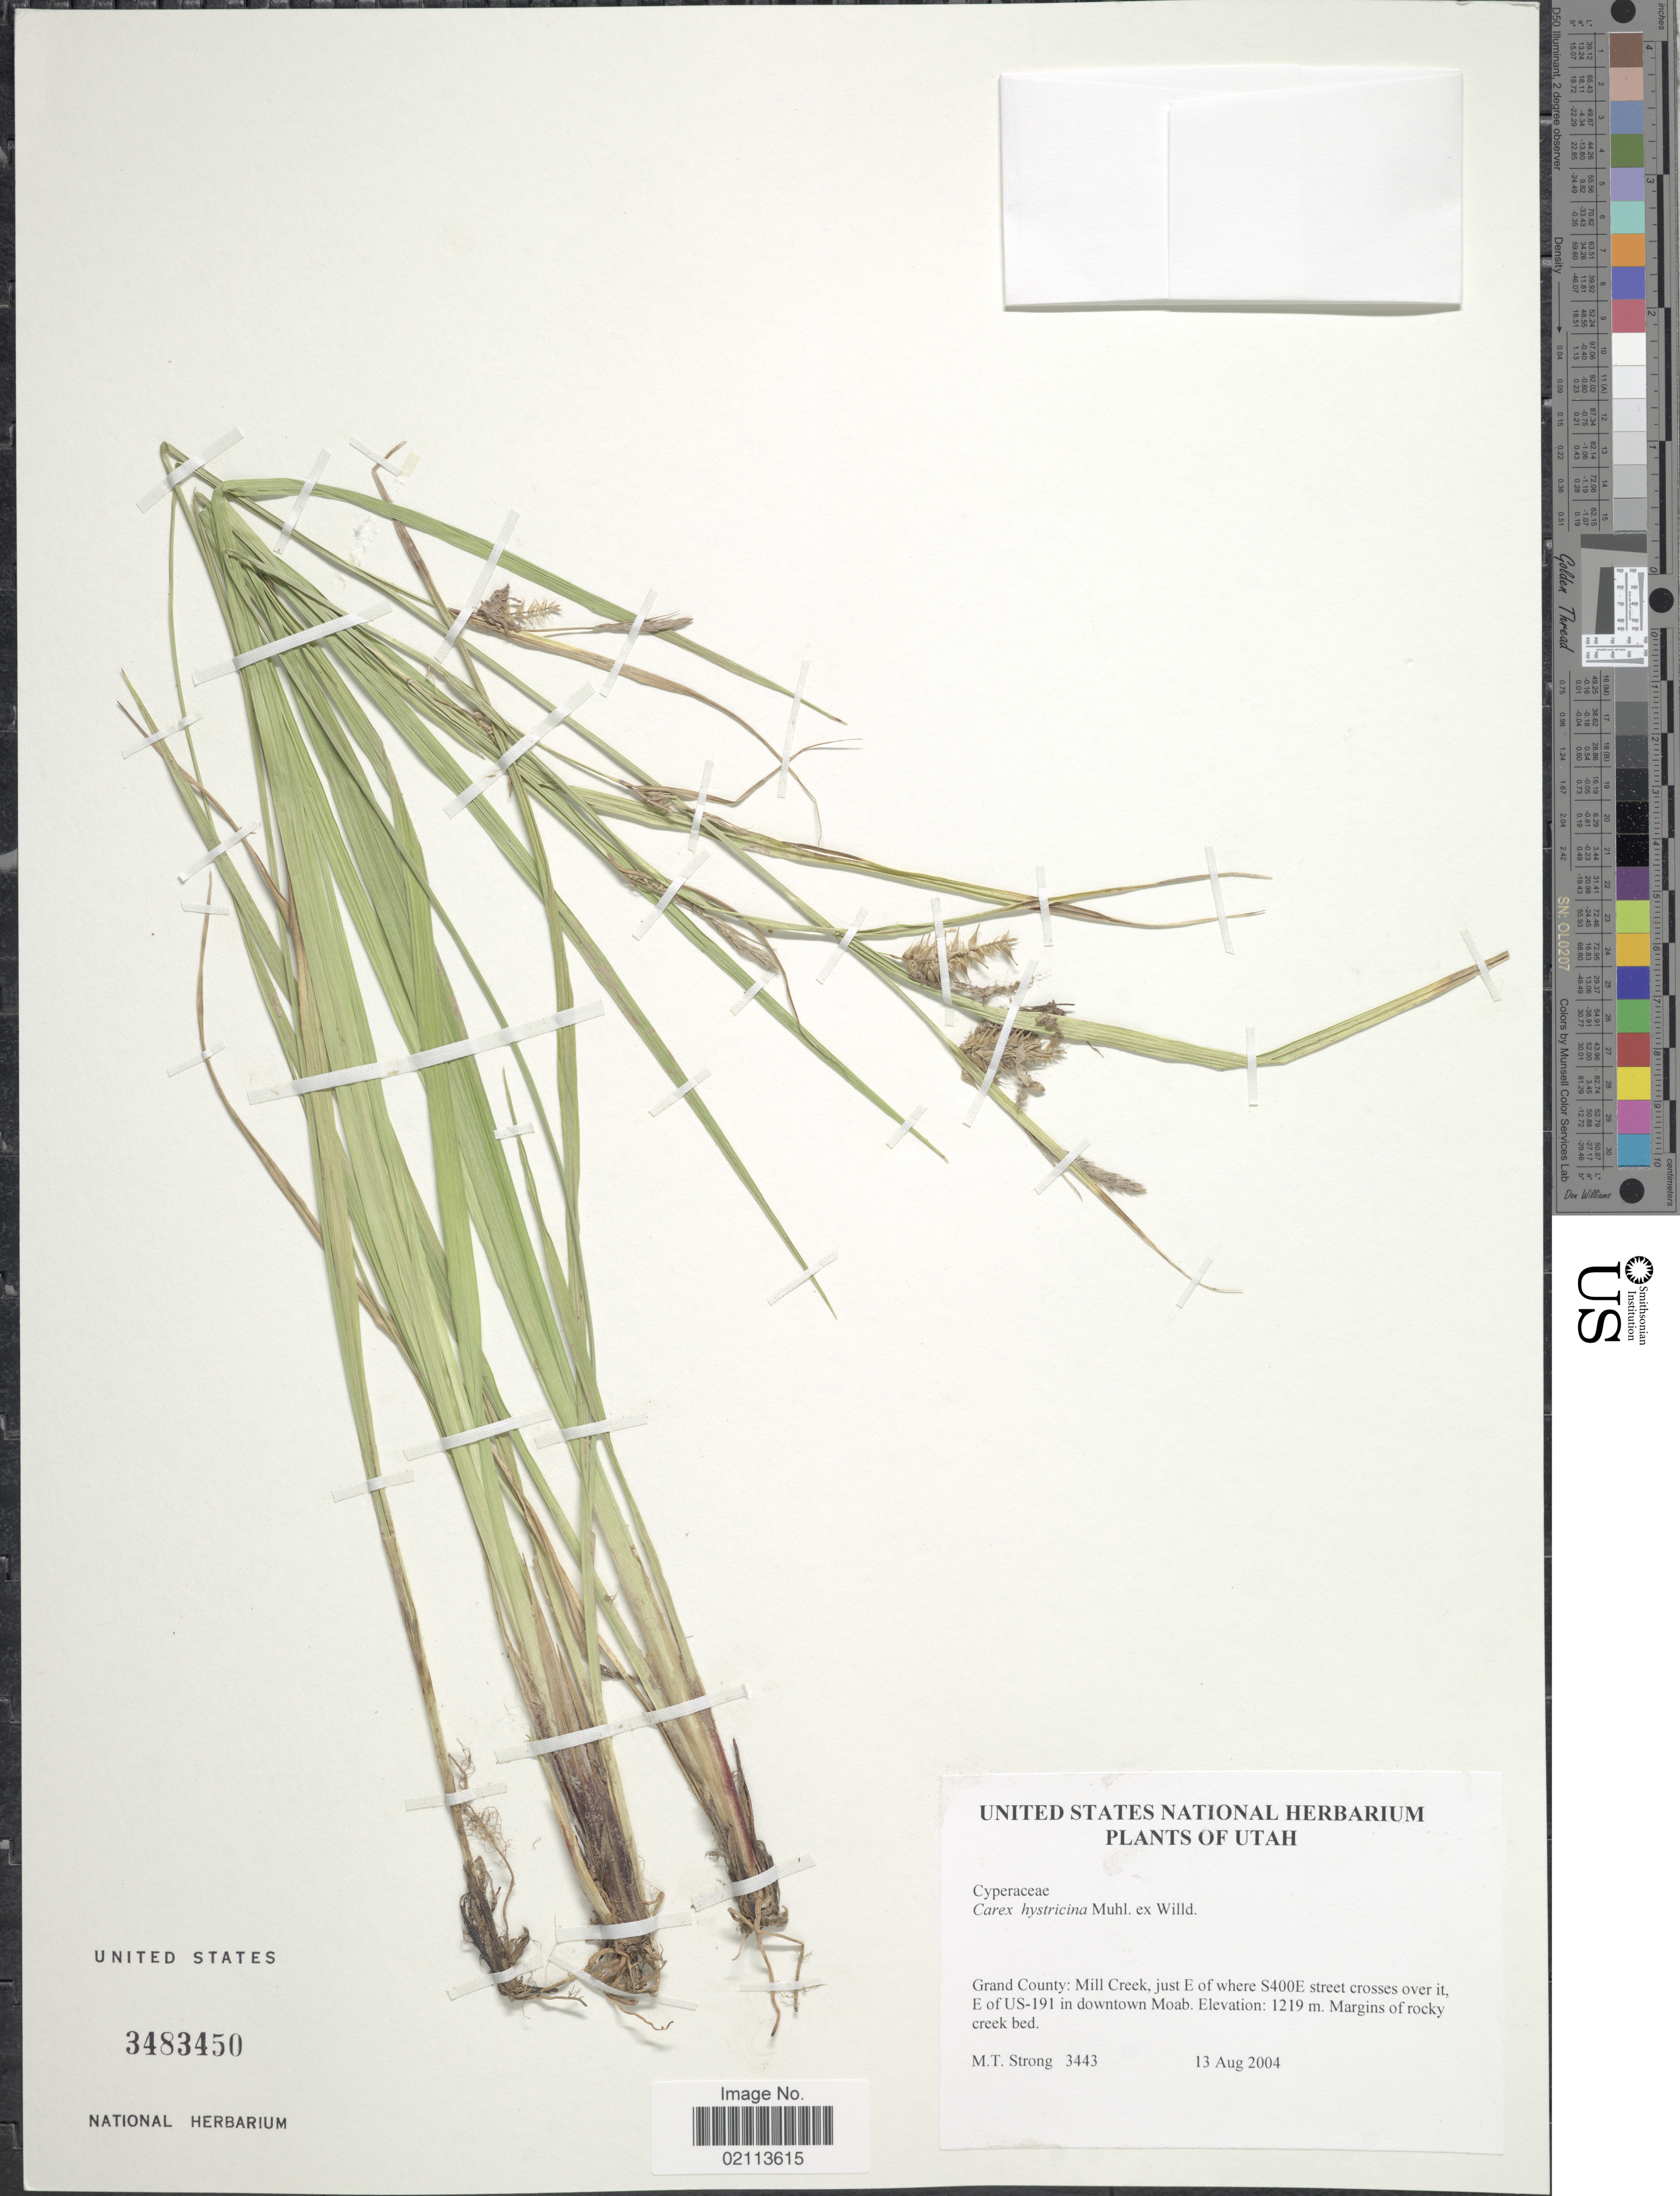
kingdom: Plantae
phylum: Tracheophyta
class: Liliopsida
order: Poales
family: Cyperaceae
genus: Carex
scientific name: Carex hystericina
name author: Muhl. ex Willd.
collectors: M. T. Strong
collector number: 3443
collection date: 2004-08-13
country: United States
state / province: Utah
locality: Grand County: Mill Creek, just E of where S400E street crosses over it, E of US-191 in downtown Moab.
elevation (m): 1219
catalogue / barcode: US 3483450